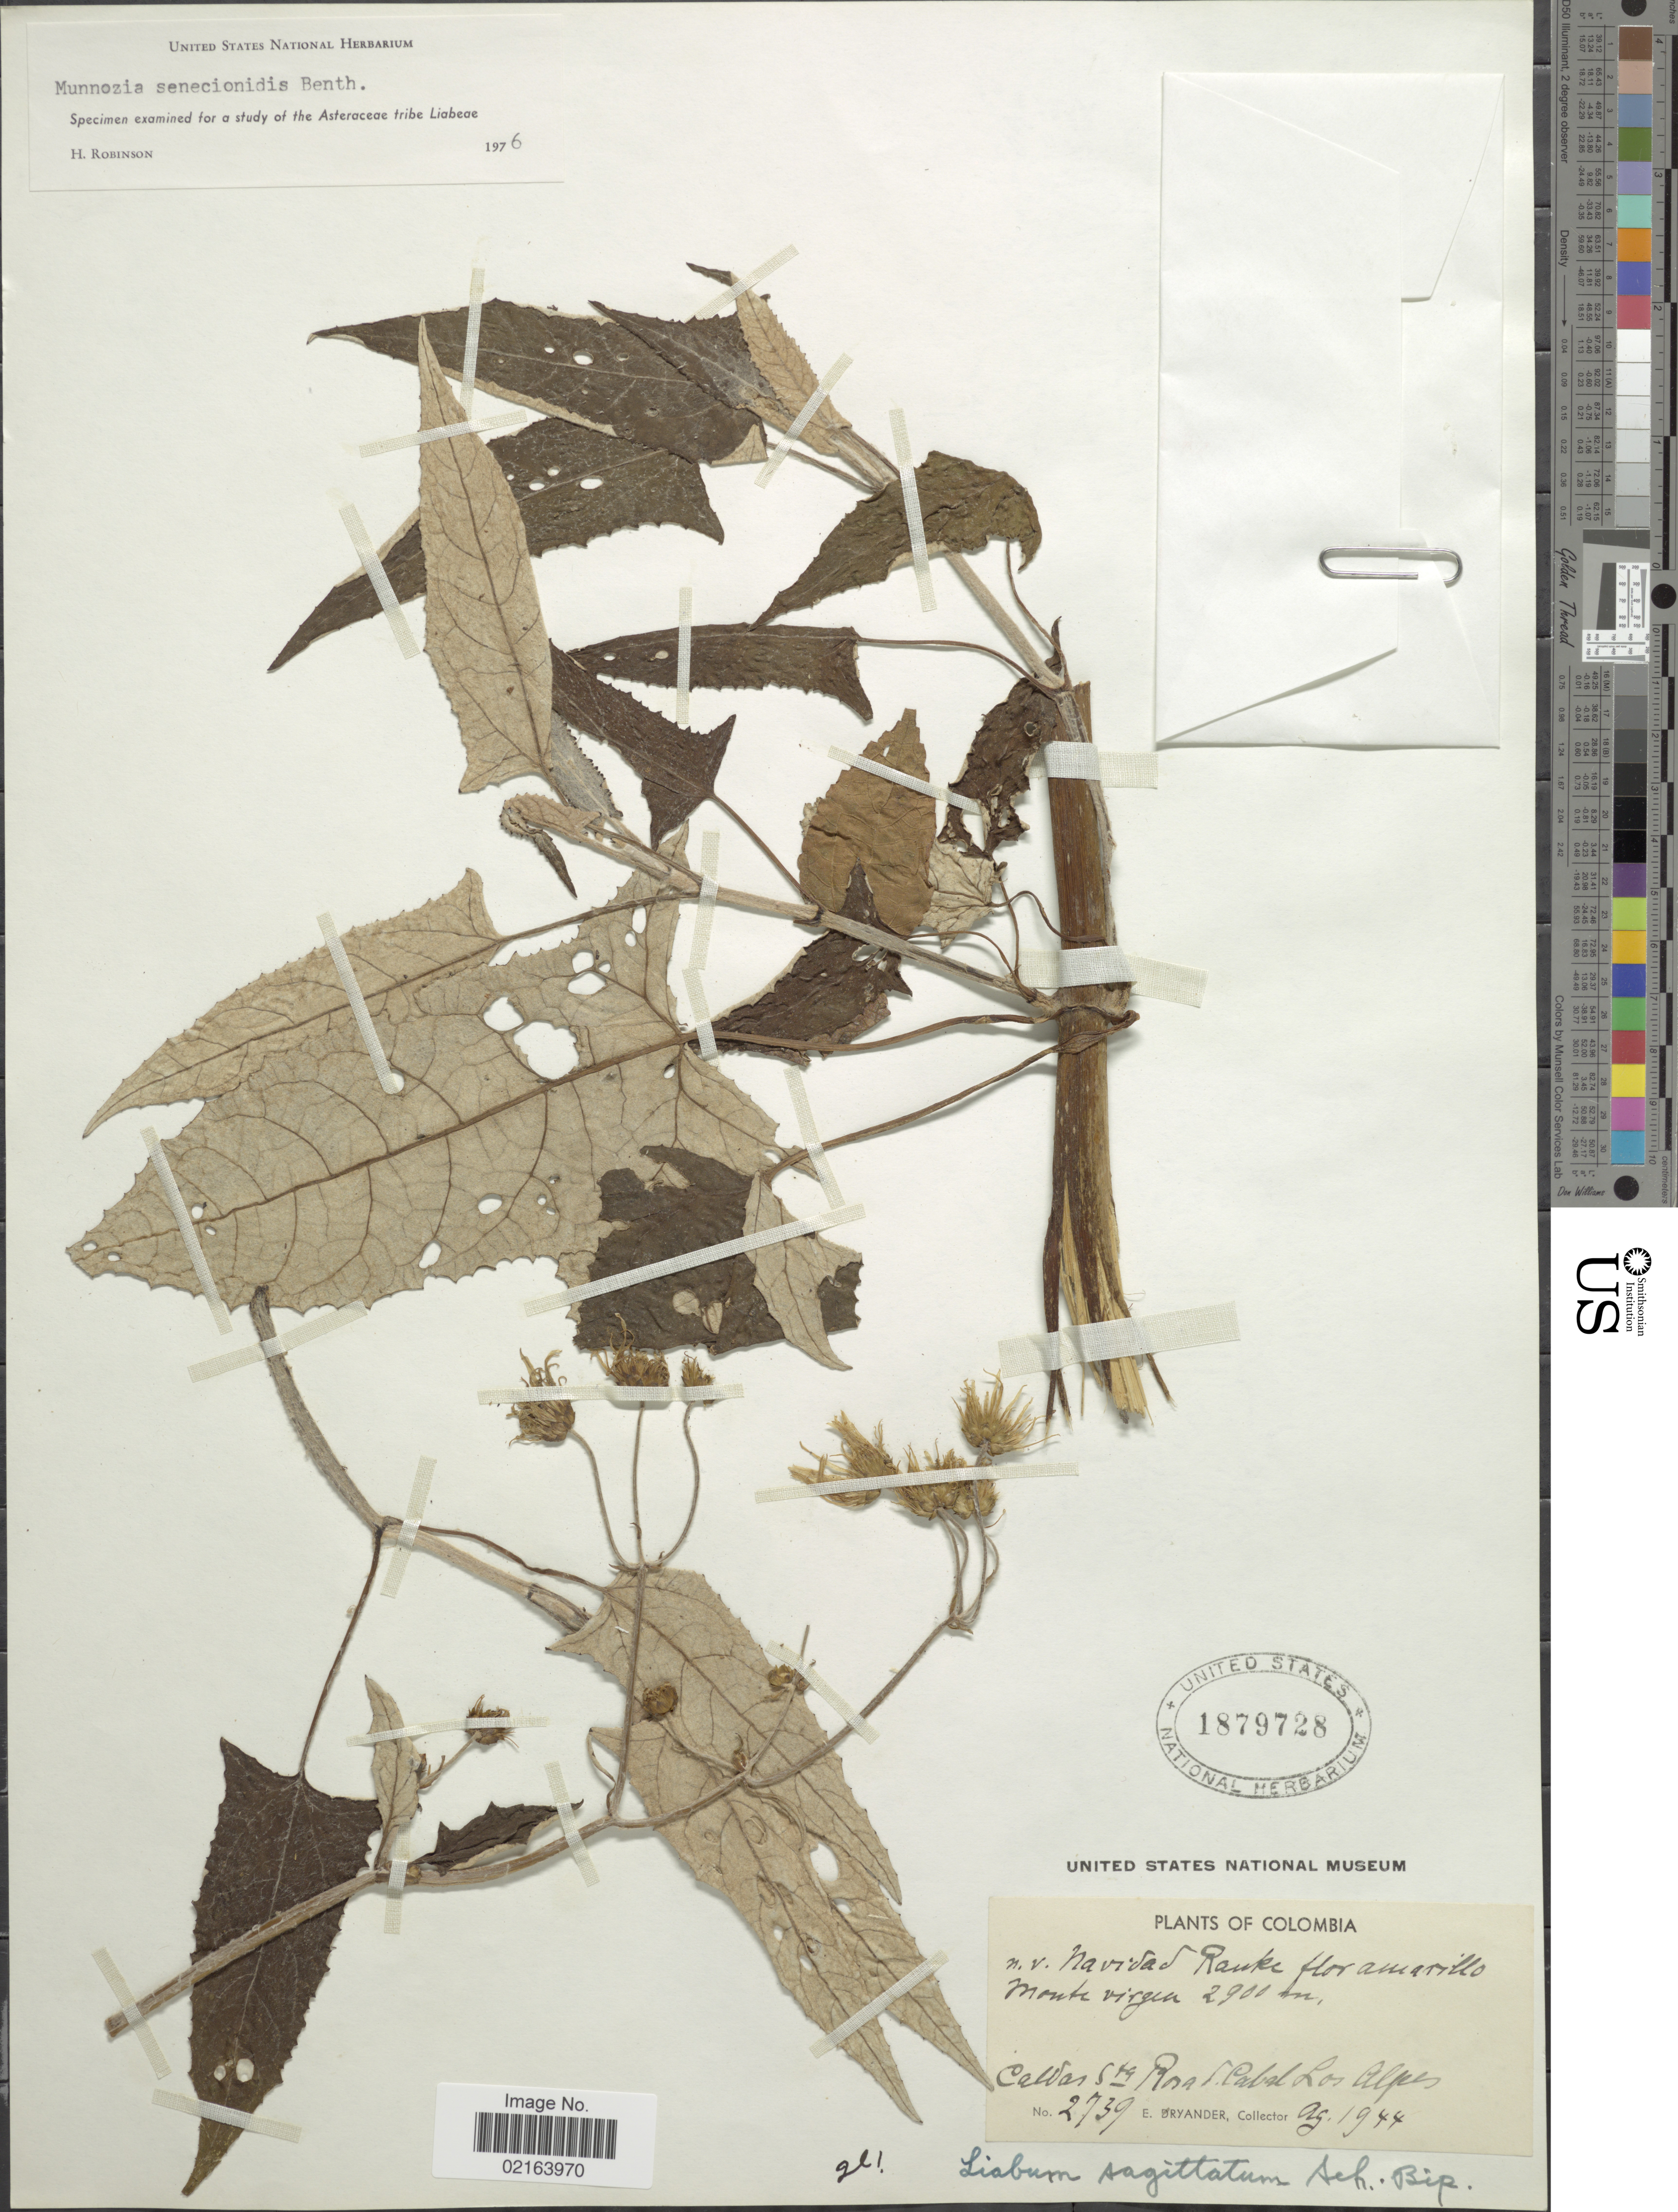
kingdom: Plantae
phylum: Tracheophyta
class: Magnoliopsida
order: Asterales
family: Asteraceae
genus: Munnozia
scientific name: Munnozia senecionidis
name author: Benth.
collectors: E. Dryander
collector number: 2739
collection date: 1944-08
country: Colombia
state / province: Caldas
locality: Caldas Sta Rosa d. Cabal Los Alpes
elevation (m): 2900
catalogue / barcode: US 1879728